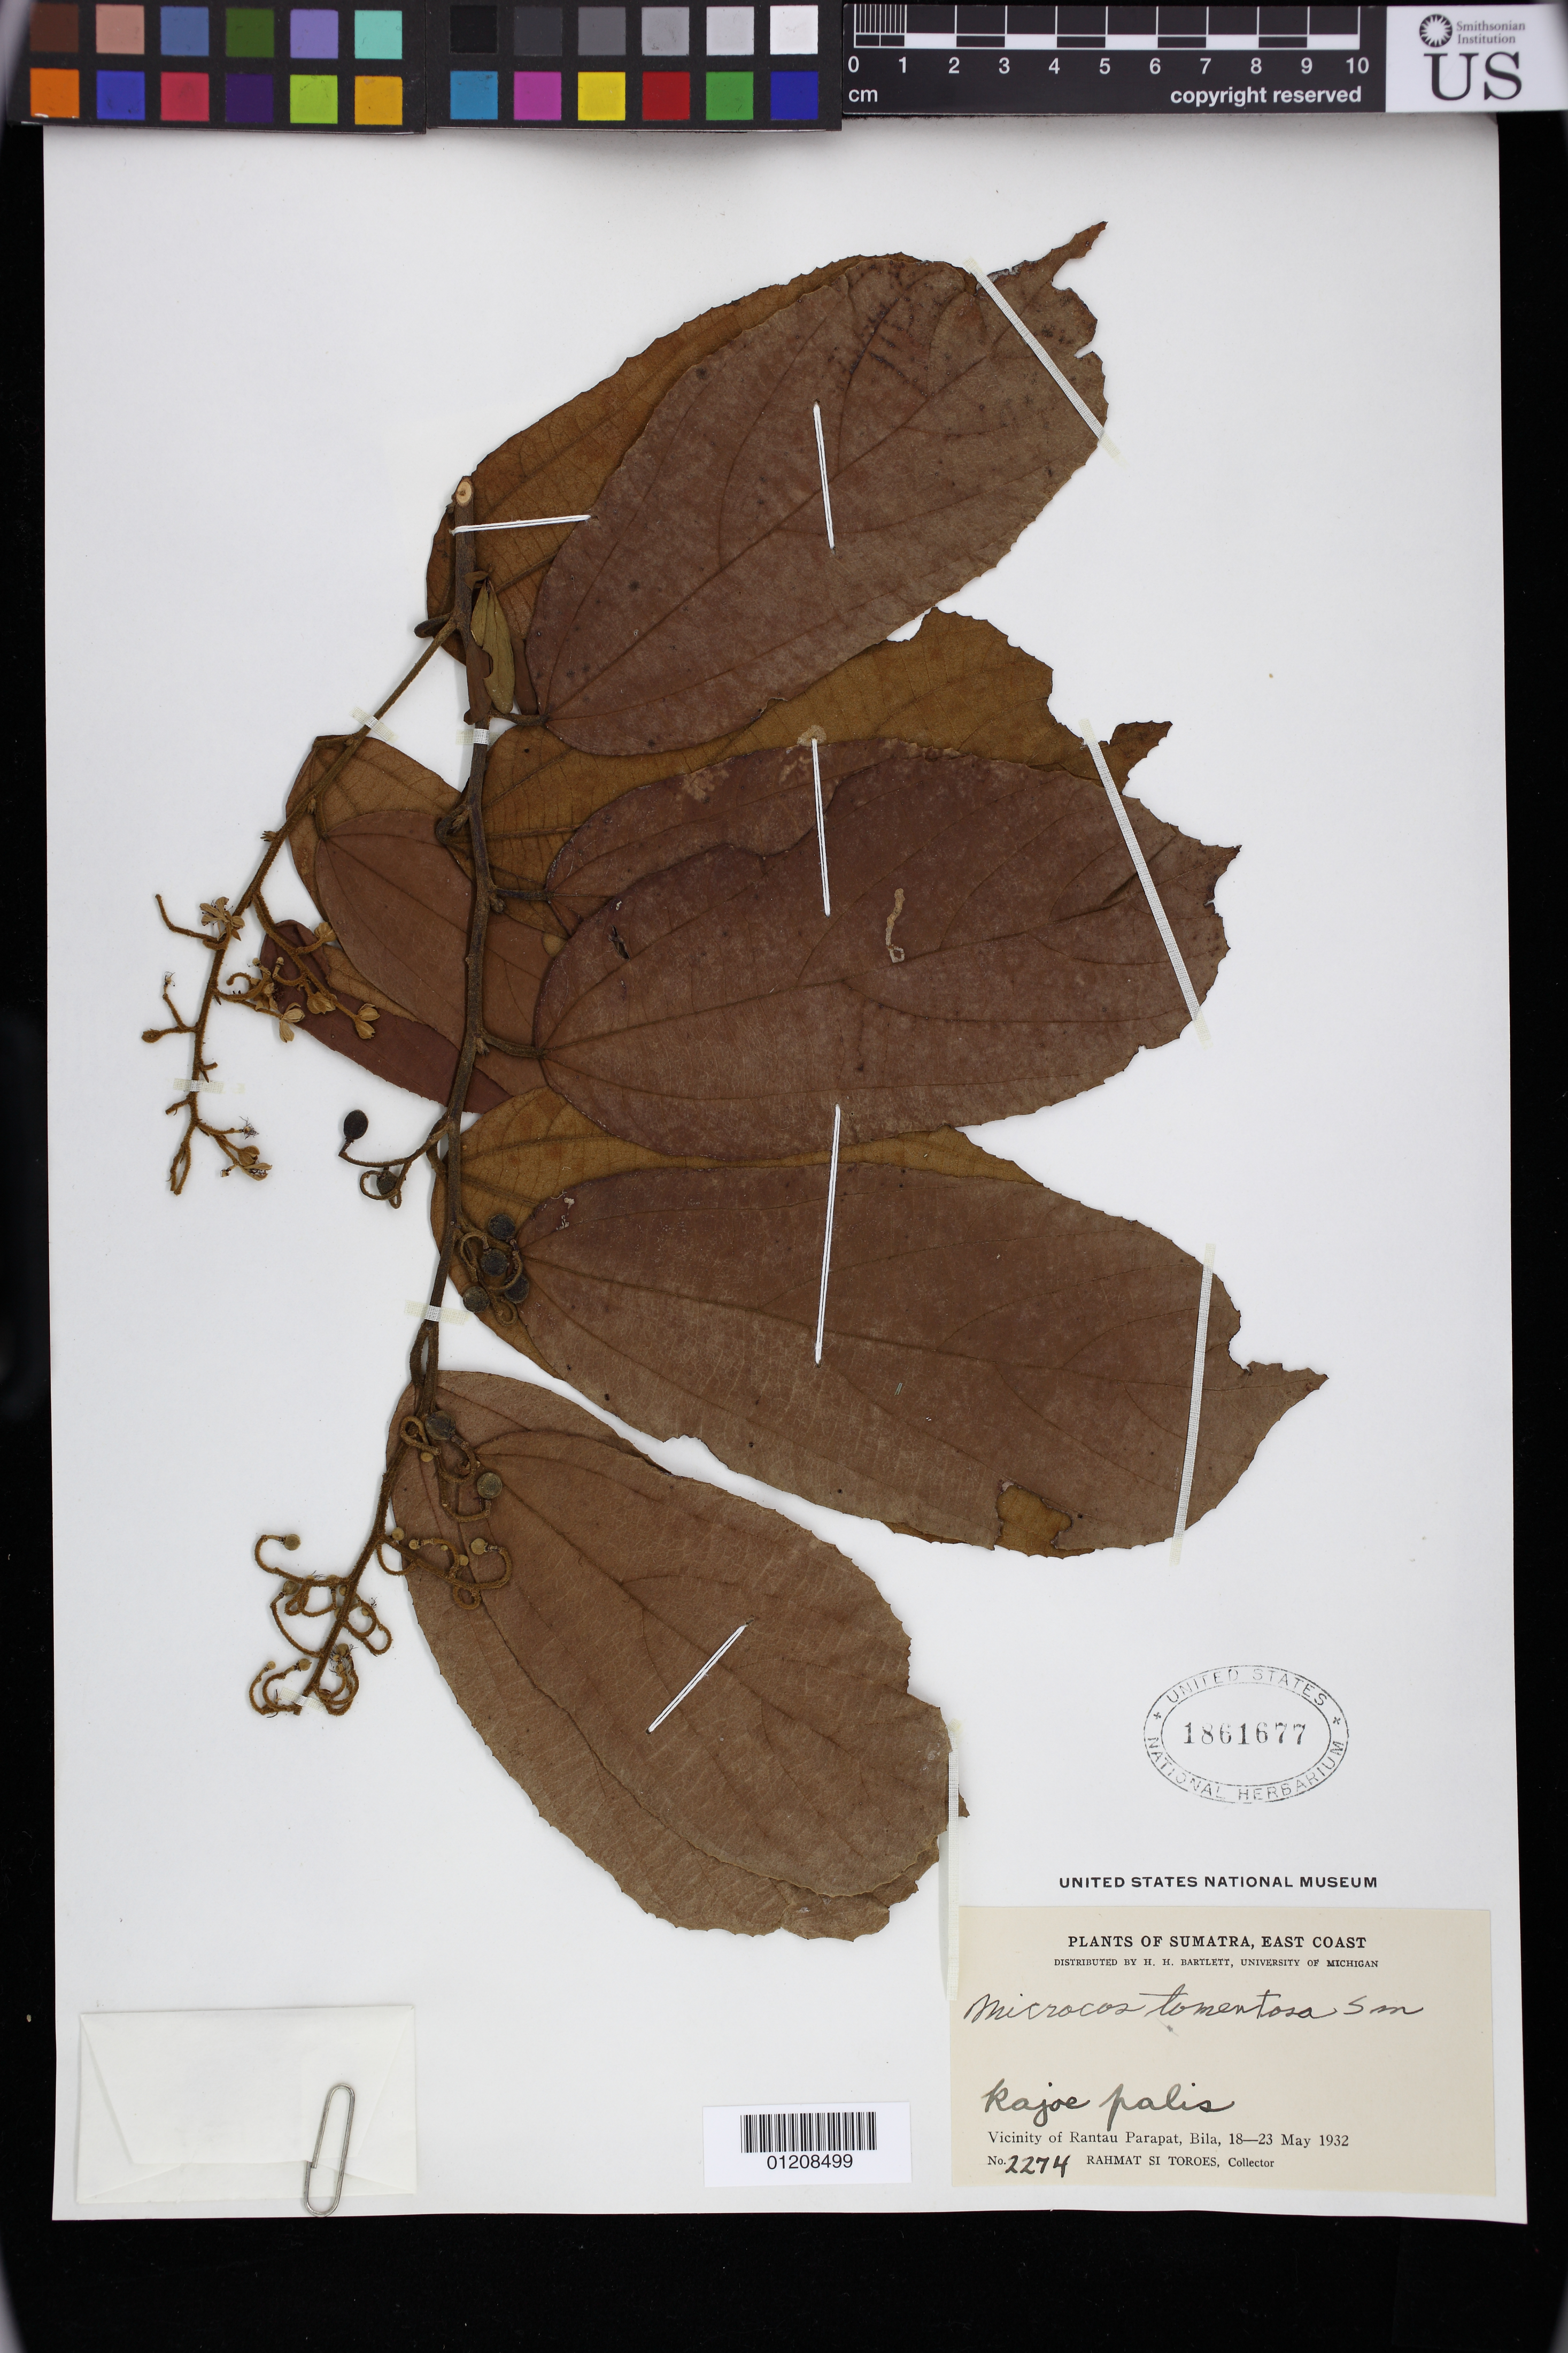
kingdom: Plantae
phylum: Tracheophyta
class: Magnoliopsida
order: Malvales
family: Malvaceae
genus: Microcos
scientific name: Microcos tomentosa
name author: Sm.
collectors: Rahmat Si Boeea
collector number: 2274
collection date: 1932-05-18/1932-05-23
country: Indonesia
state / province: Sumatra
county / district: Sumatera Utara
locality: Vicinity of Rantau Parapat, Bila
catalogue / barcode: US 1861677